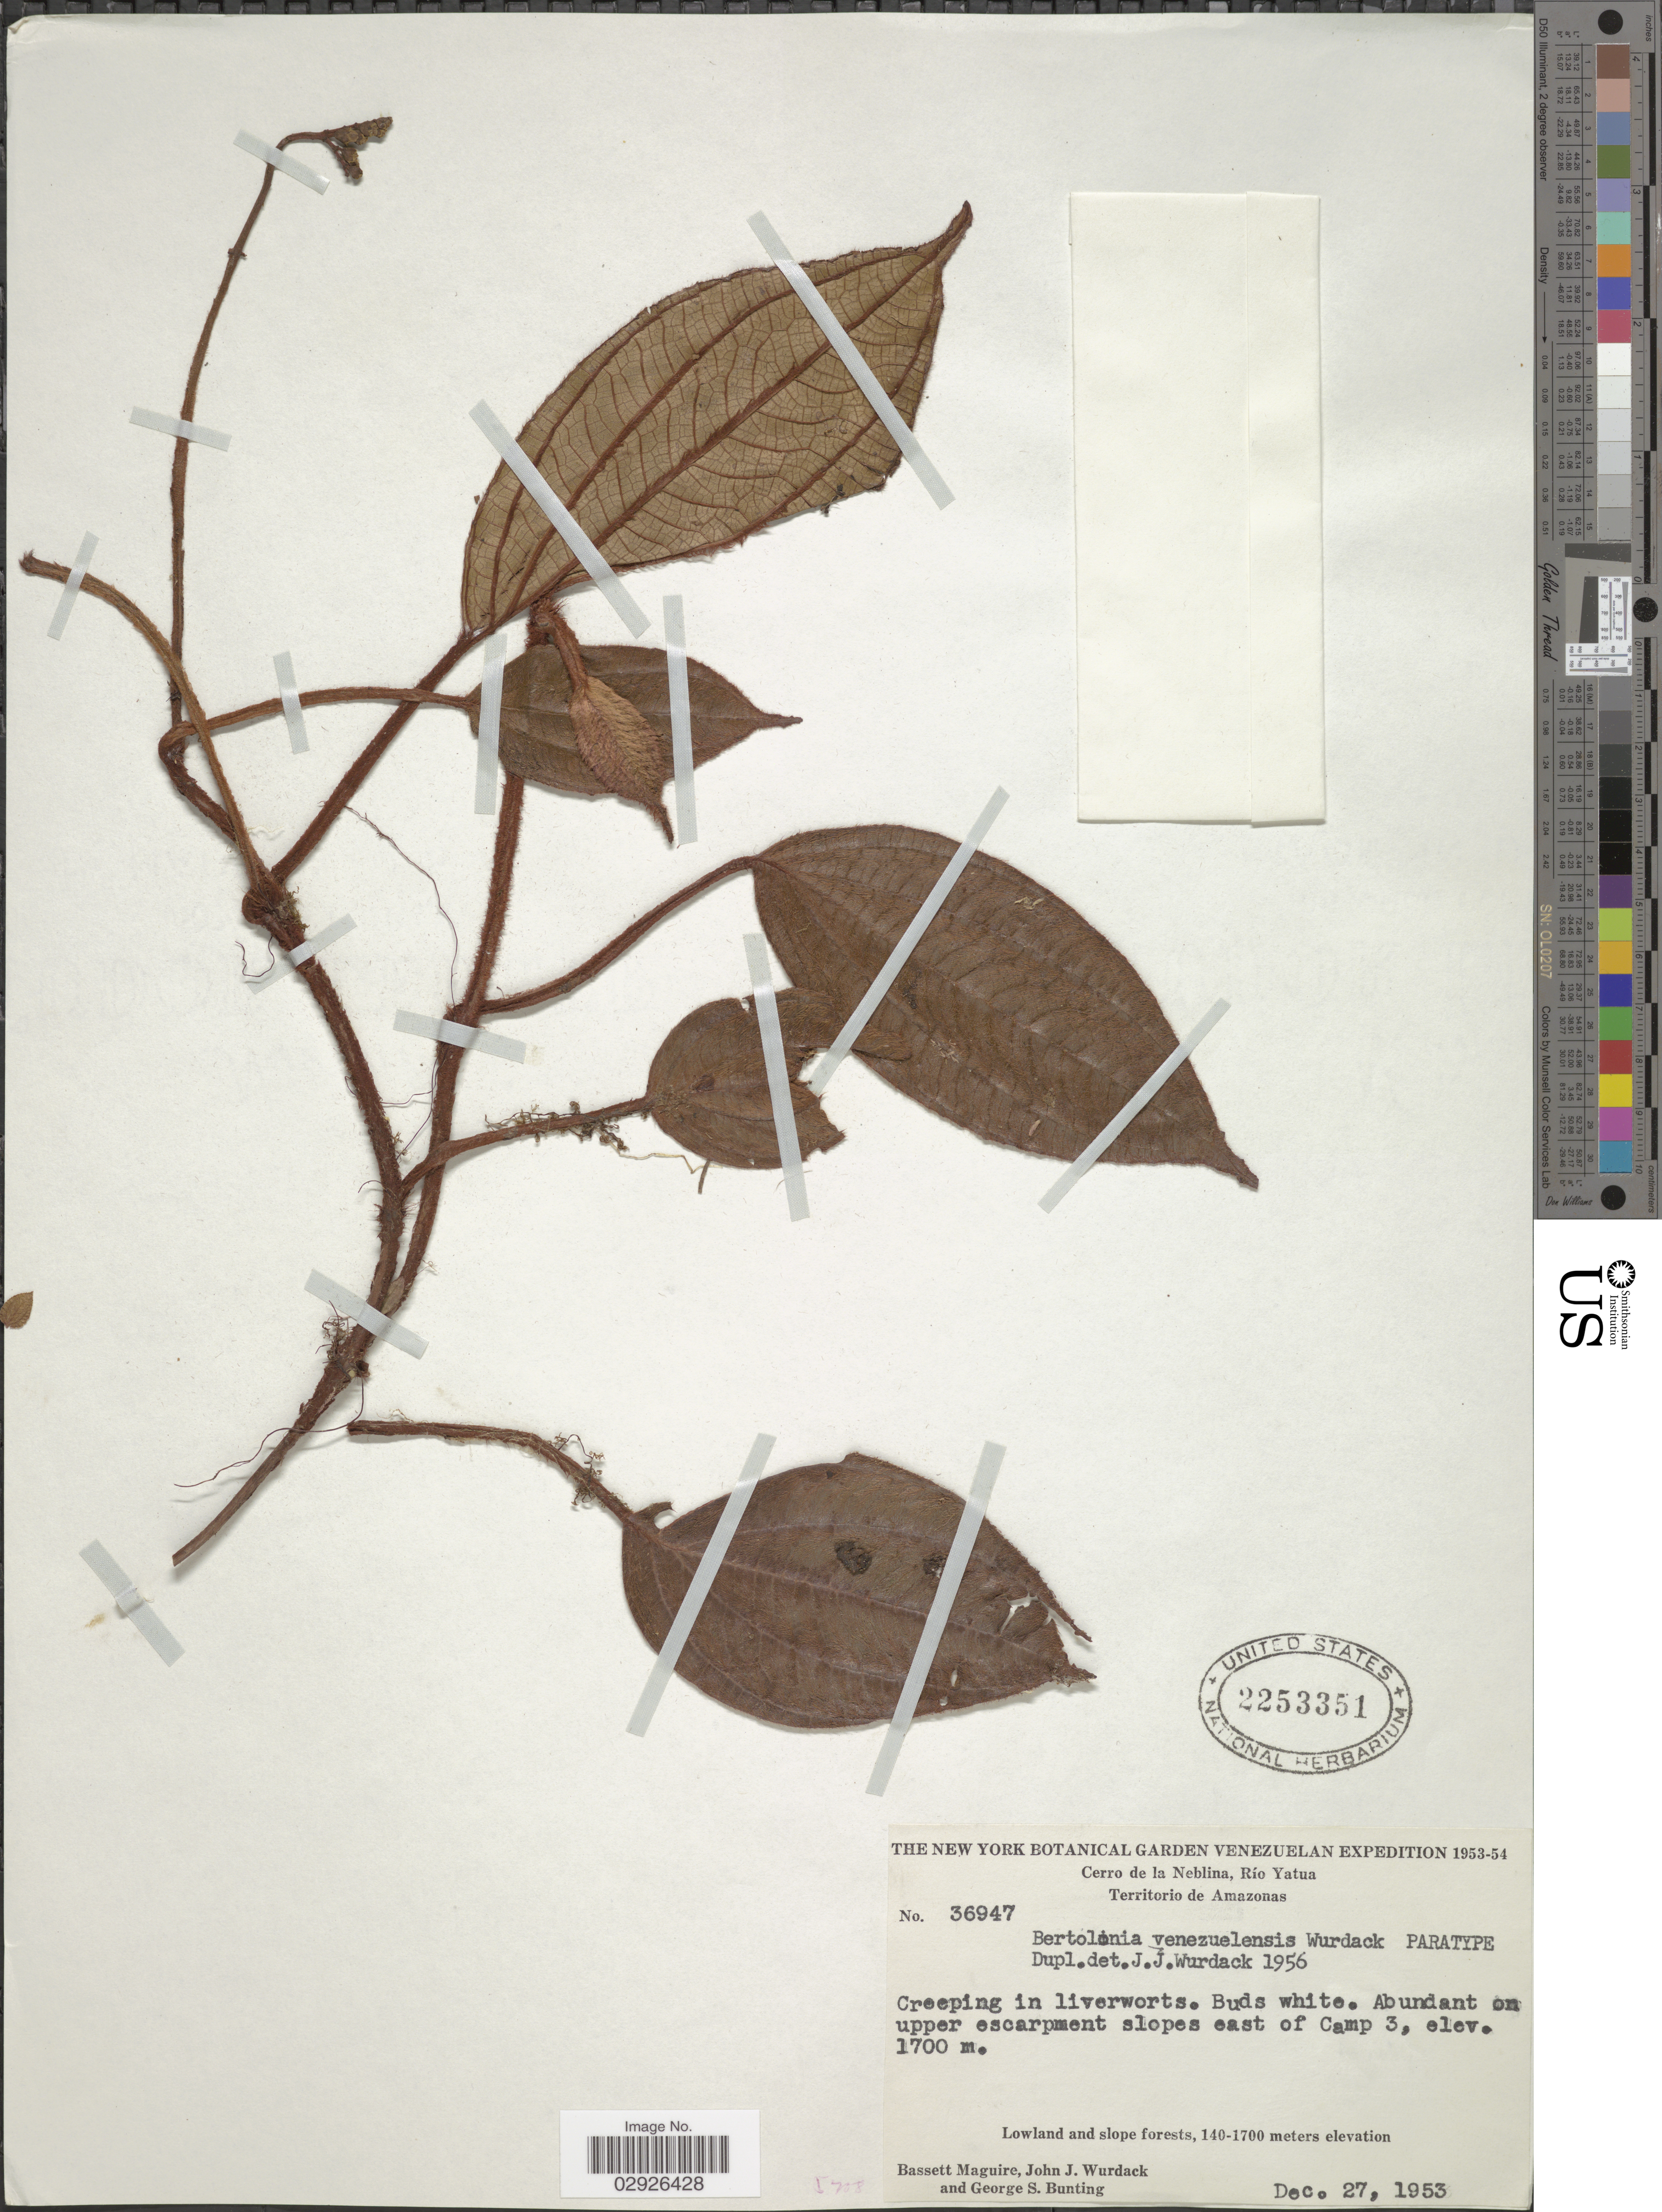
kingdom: Plantae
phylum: Tracheophyta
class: Magnoliopsida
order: Myrtales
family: Melastomataceae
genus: Bertolonia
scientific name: Bertolonia venezuelensis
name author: Wurdack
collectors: B. Maguire, J. J. Wurdack & G. S. Bunting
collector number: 36947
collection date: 1953-12-27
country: Venezuela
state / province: Amazonas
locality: Cerro de la Neblina, Río Yatua, Territorio de Amazonas. Abundant on upper escarpment slopes east of Camp 3.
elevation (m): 1700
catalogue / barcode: US 2253351